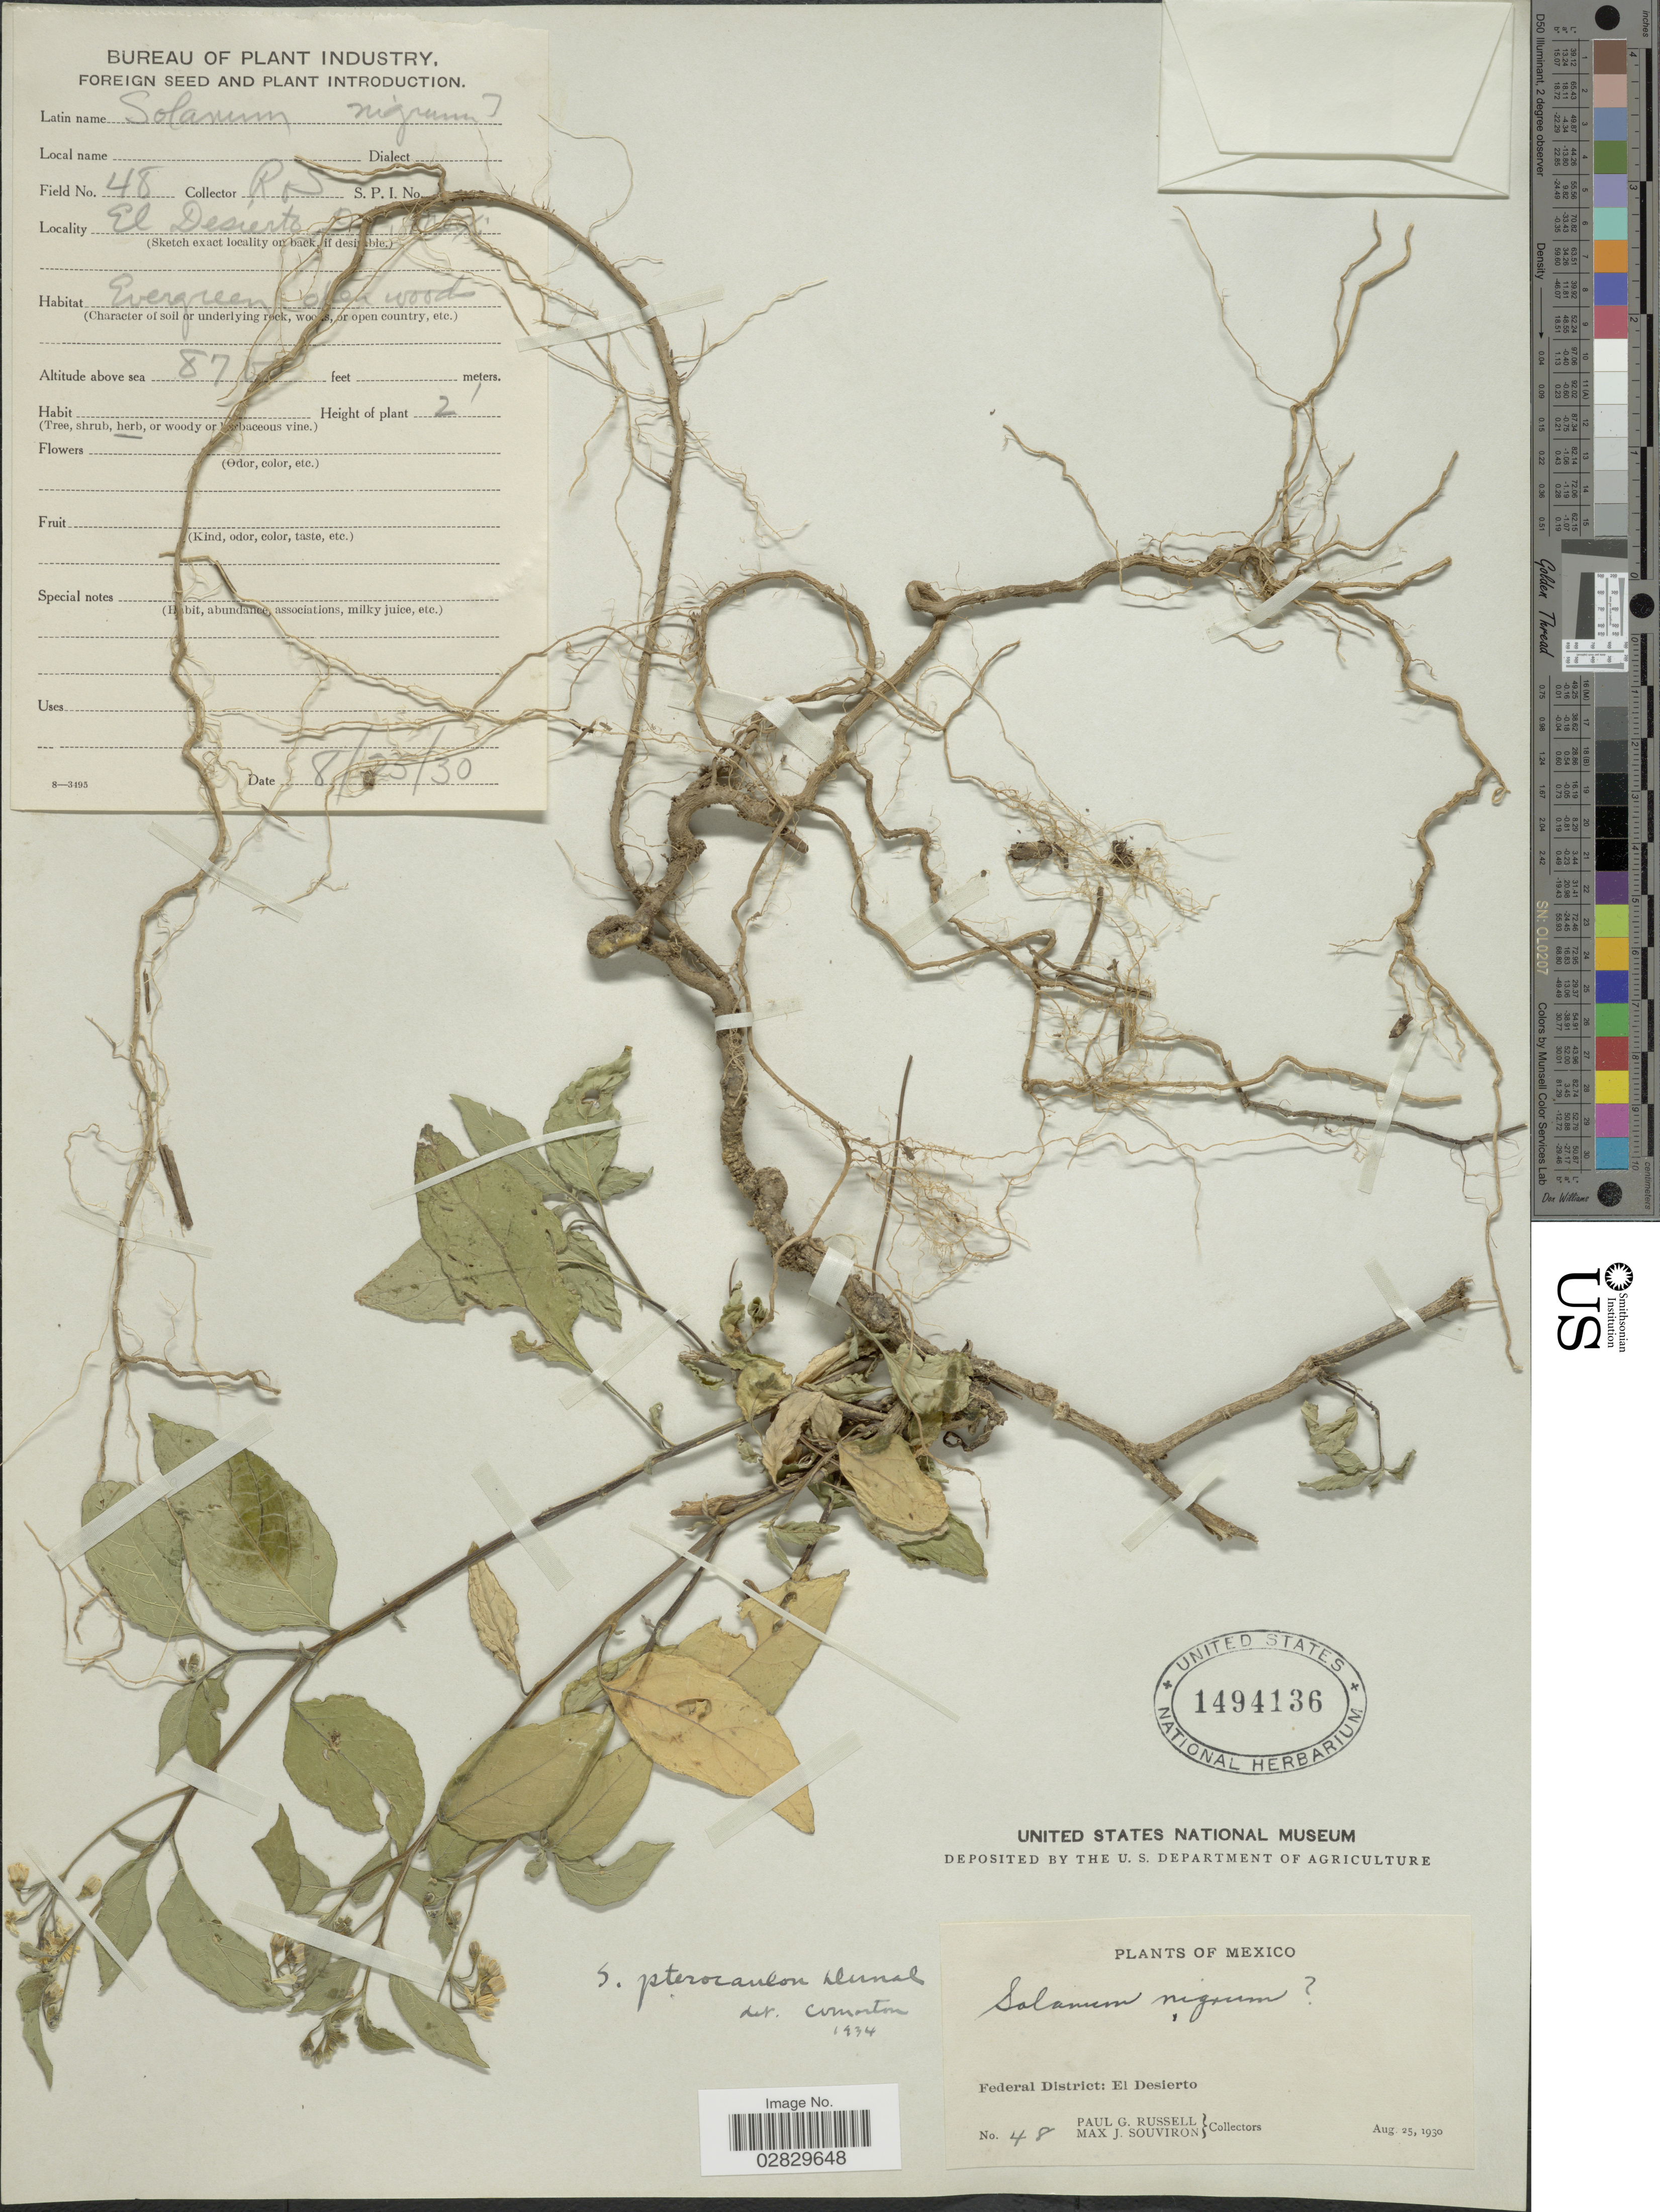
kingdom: Plantae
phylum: Tracheophyta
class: Magnoliopsida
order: Solanales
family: Solanaceae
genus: Solanum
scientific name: Solanum douglasii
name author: Dunal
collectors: P. G. Russell & M. J. Souviron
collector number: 48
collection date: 1930-08-25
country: Mexico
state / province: Distrito Federal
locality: Federal District: El Desierto.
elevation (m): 2652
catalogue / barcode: US 1494136